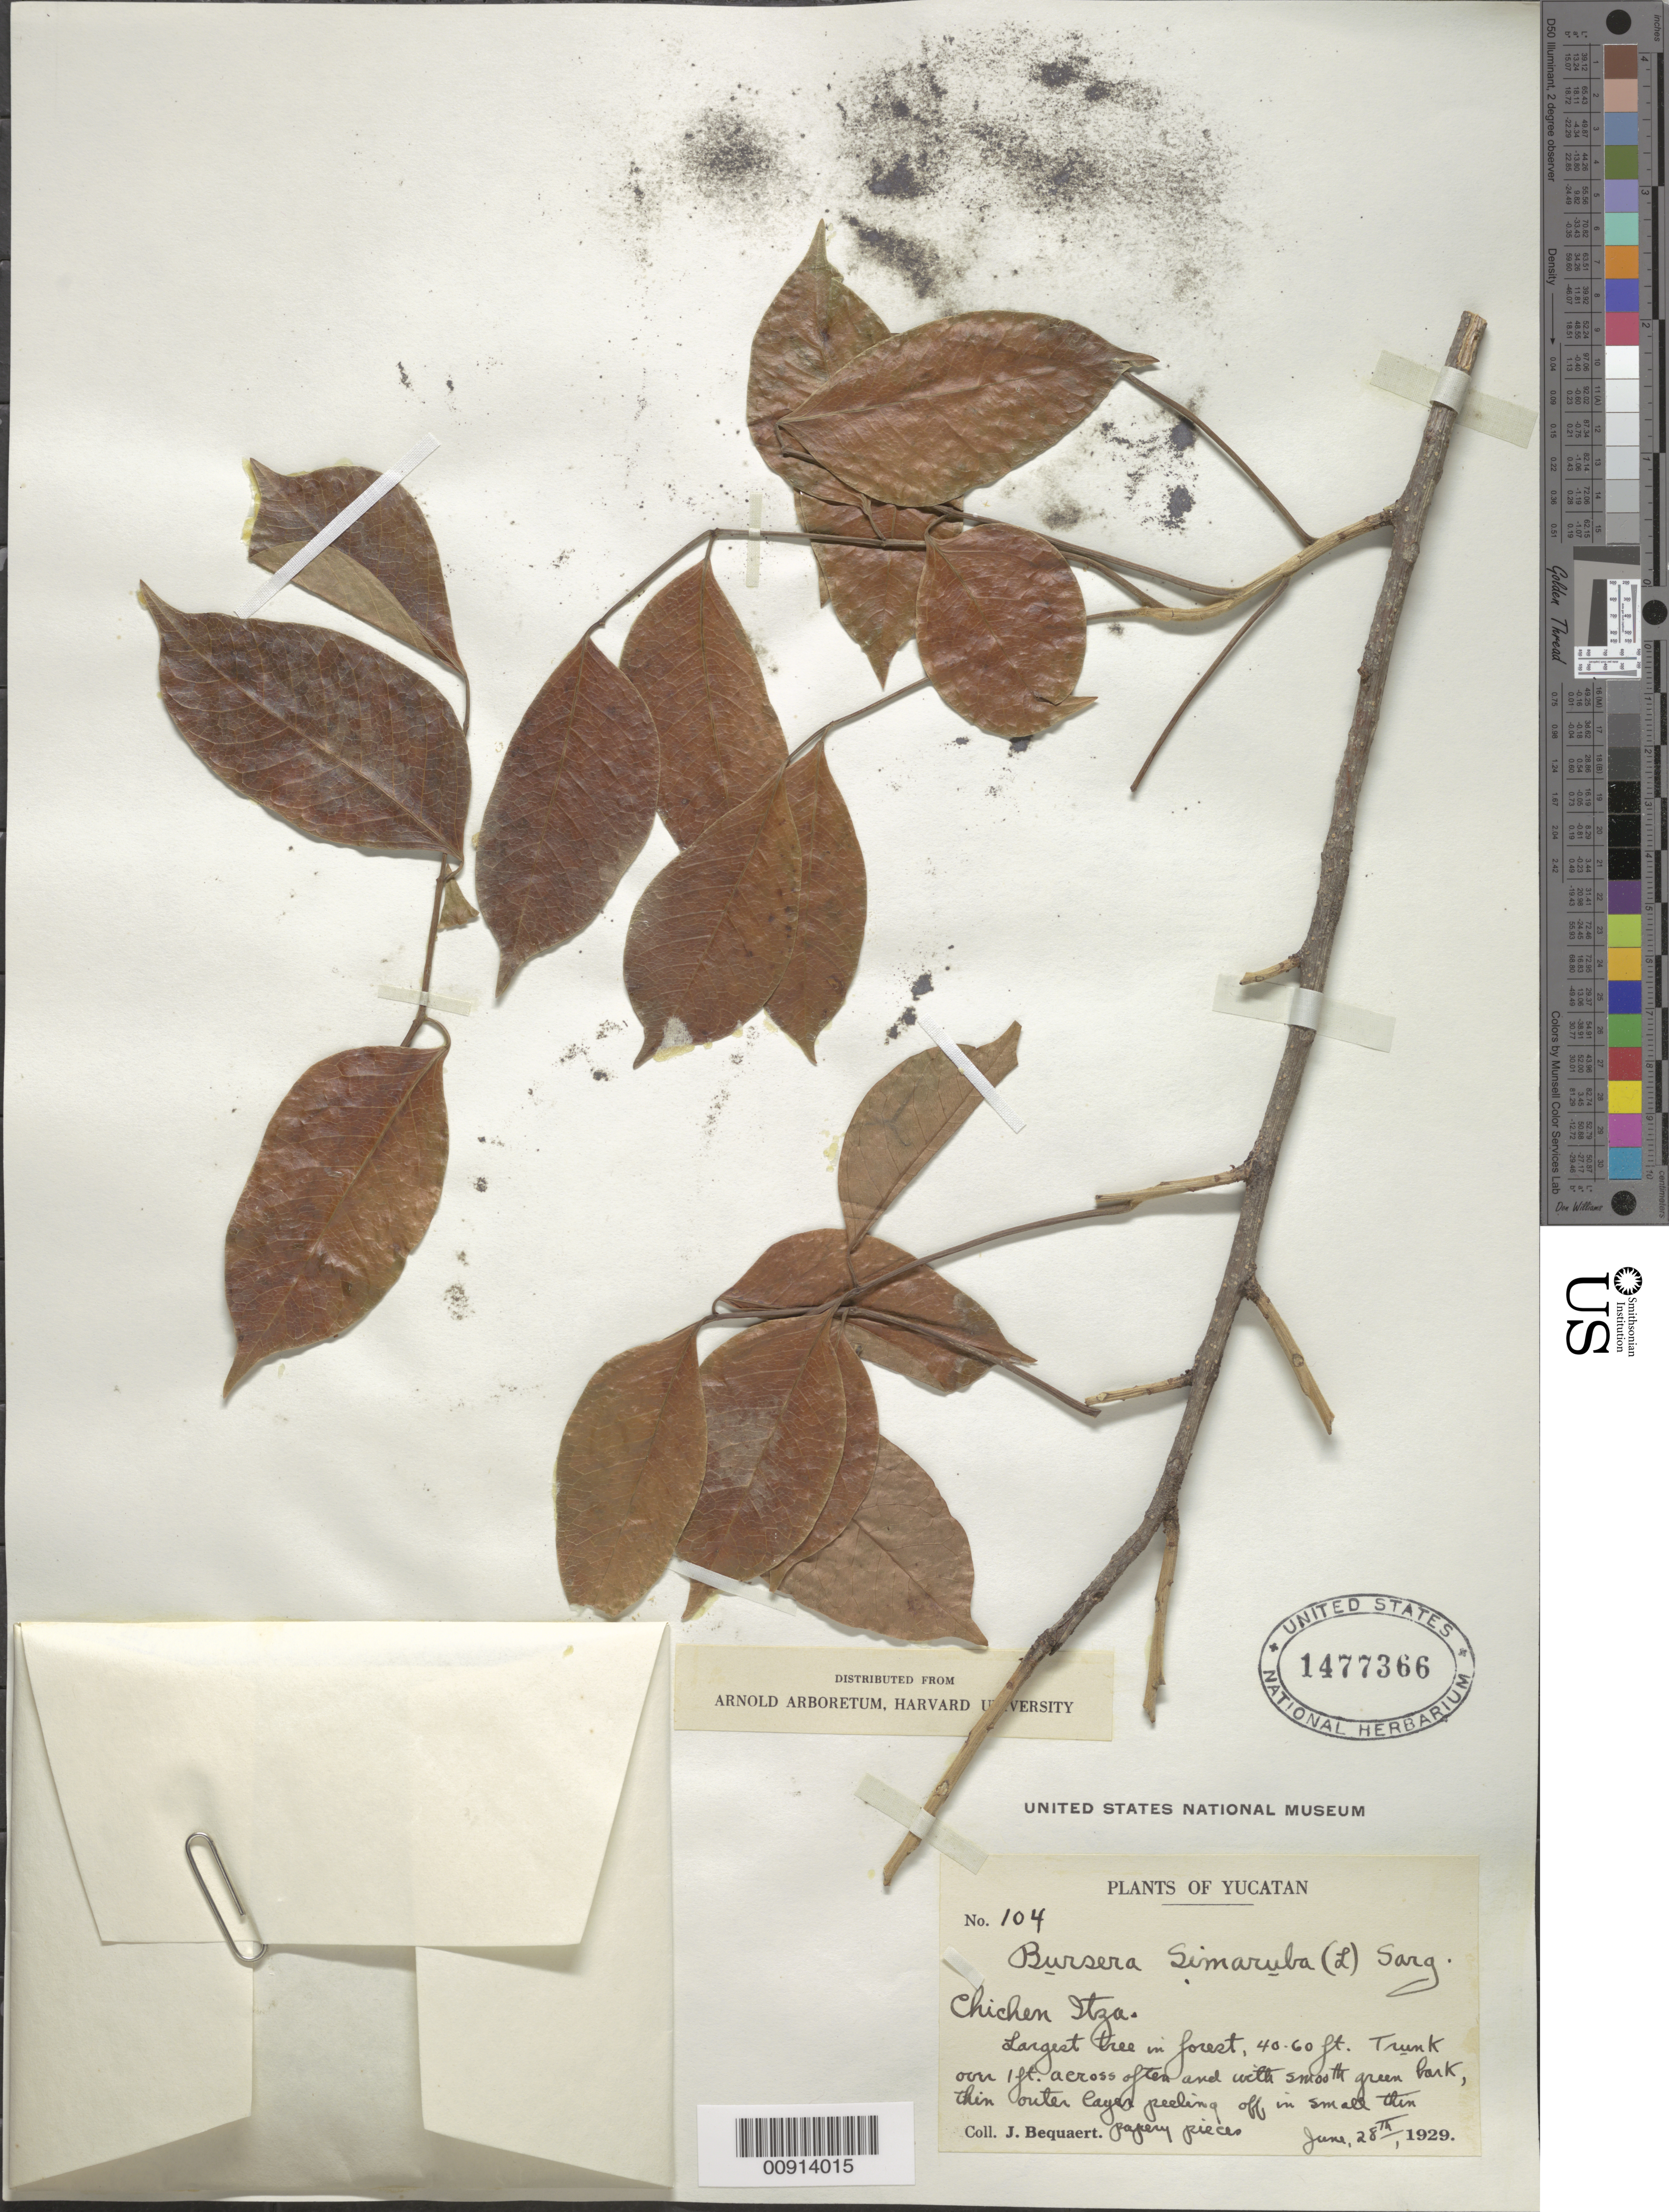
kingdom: Plantae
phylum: Tracheophyta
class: Magnoliopsida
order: Sapindales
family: Burseraceae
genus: Bursera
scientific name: Bursera simaruba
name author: (L.) Sarg.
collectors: J. Bequaert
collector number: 104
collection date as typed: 28 Jun 1929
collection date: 1929-06-28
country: Mexico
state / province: Yucatán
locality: Chichen Itza, Yucatán.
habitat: Forest.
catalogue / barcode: US 1477366